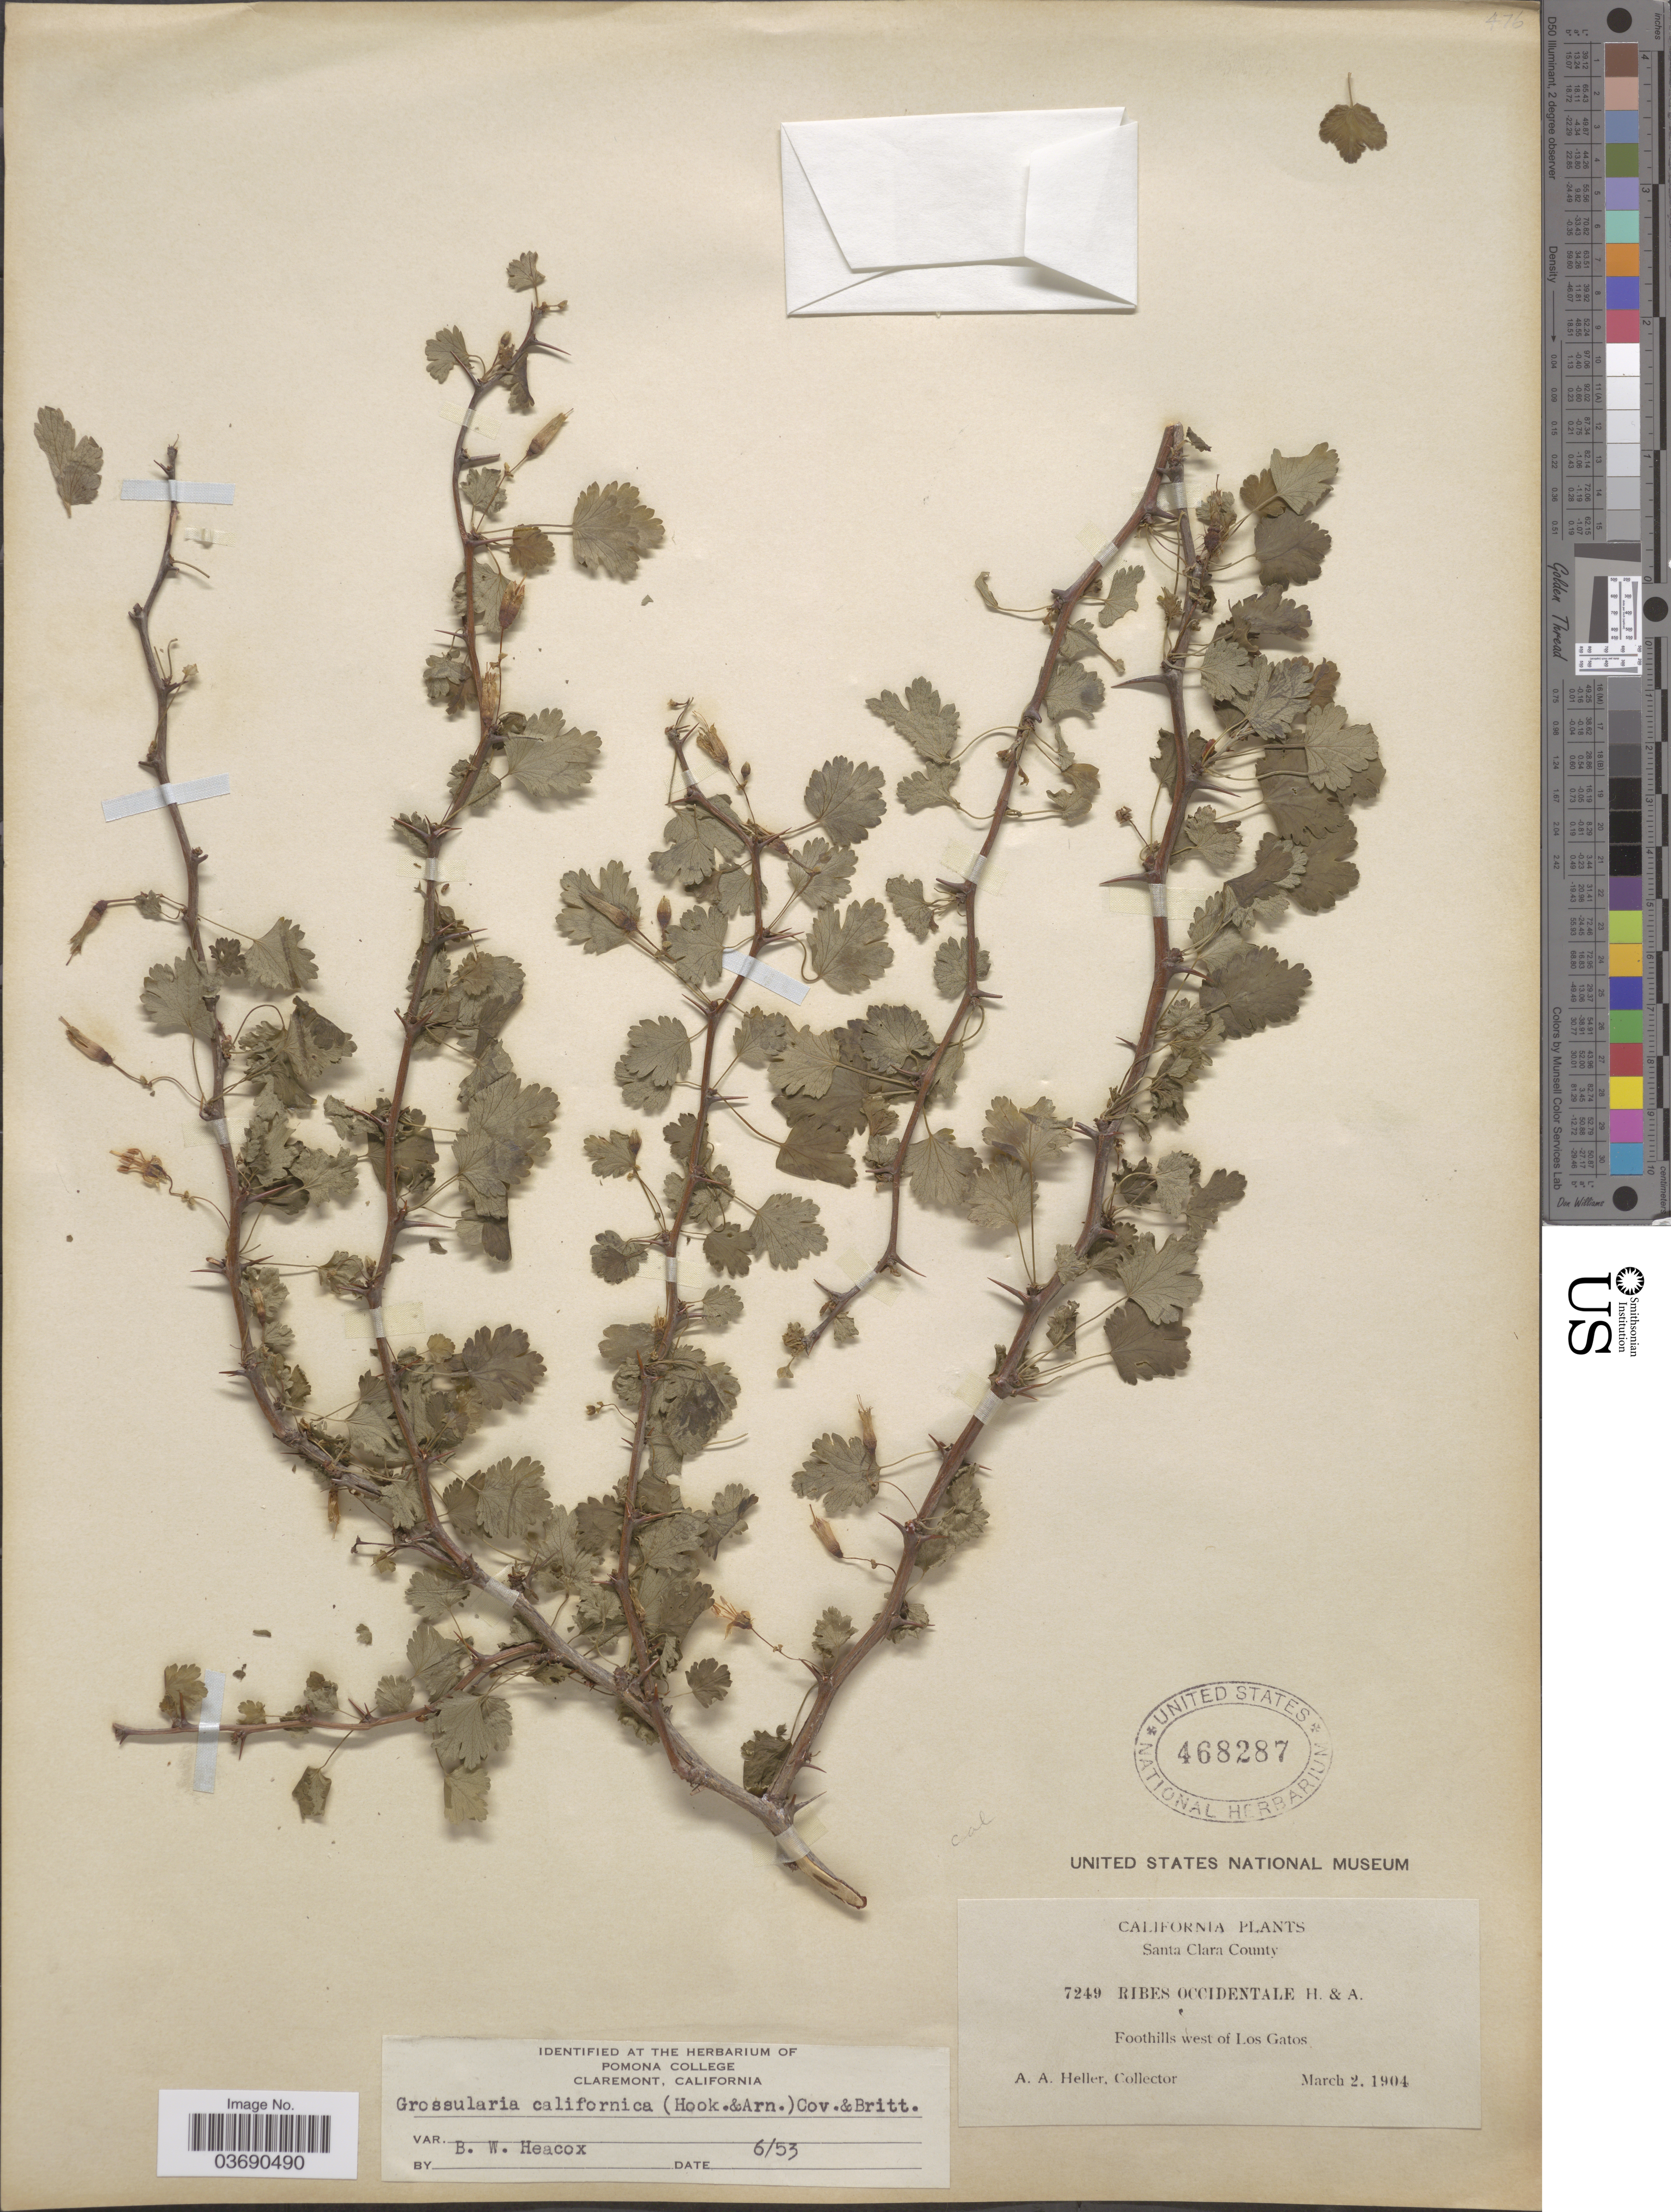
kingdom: Plantae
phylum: Tracheophyta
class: Magnoliopsida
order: Saxifragales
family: Grossulariaceae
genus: Ribes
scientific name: Ribes californicum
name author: Hook. & Arn.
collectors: A. A. Heller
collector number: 7249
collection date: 1904-03-02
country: United States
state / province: California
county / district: Santa Clara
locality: Santa Clara County. Foothills west of Los Gatos.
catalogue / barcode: US 468287